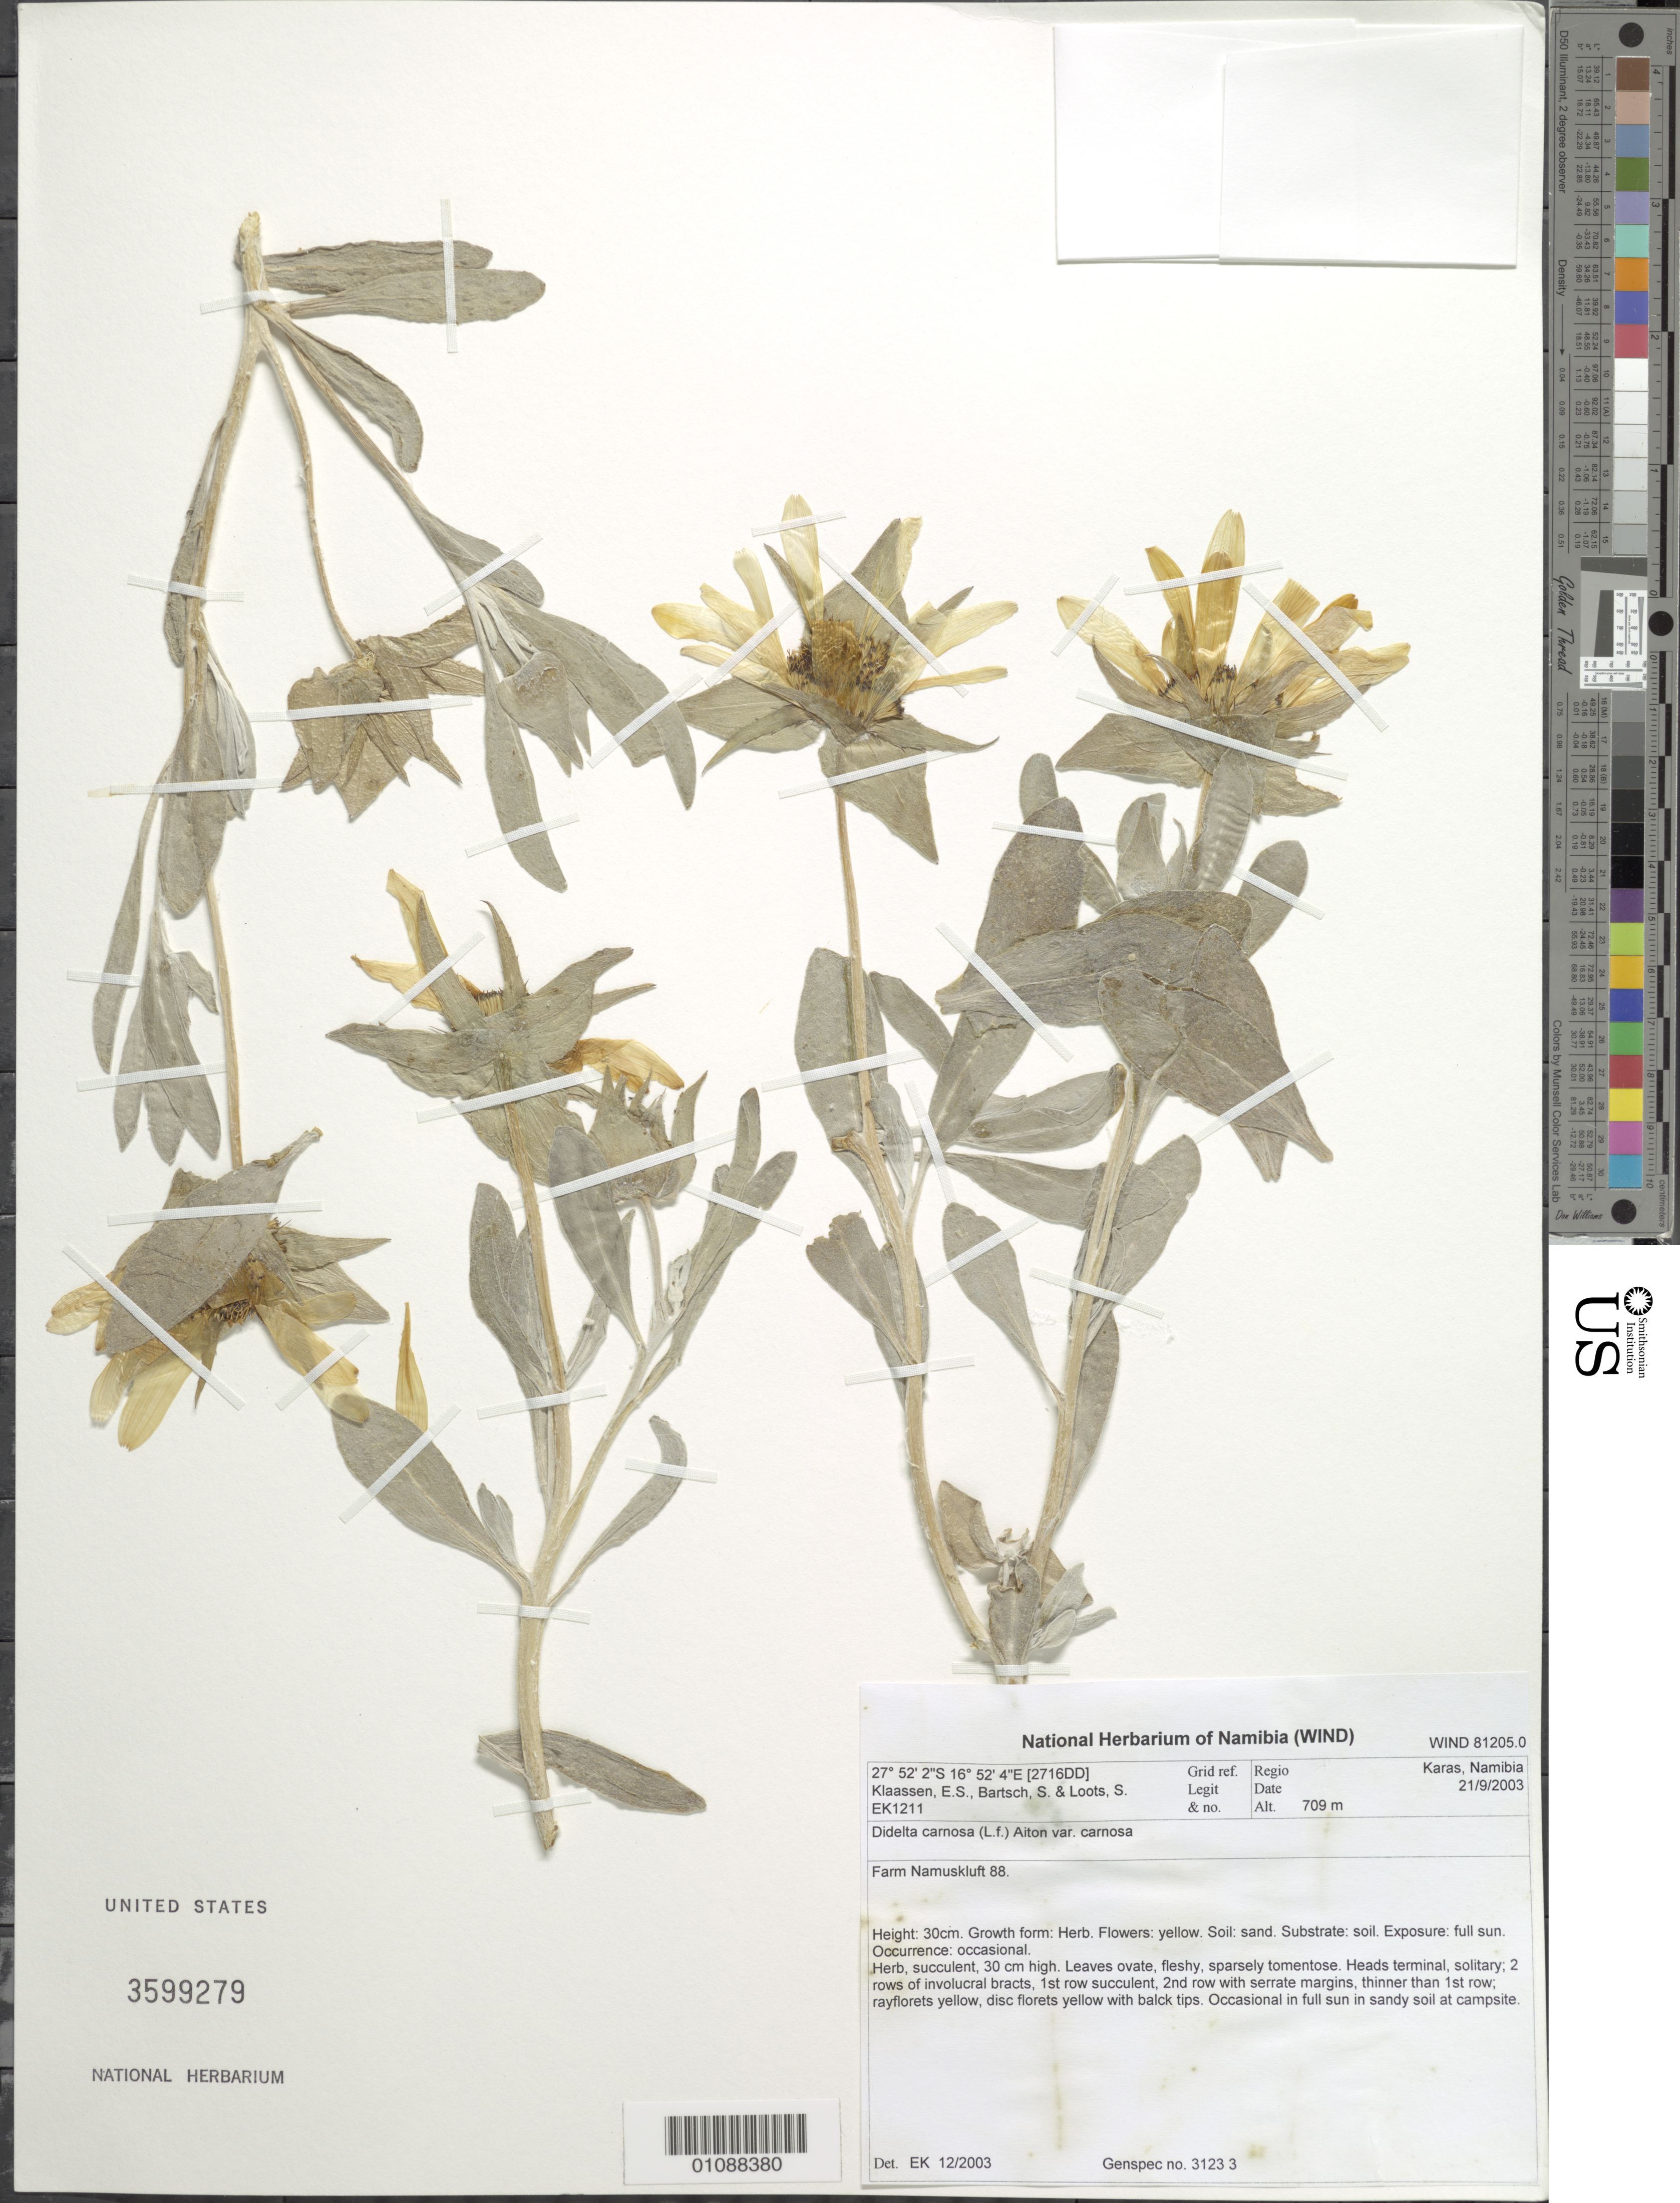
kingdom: Plantae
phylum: Tracheophyta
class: Magnoliopsida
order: Asterales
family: Asteraceae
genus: Didelta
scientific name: Didelta carnosa var. carnosa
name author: (L. f.) Aiton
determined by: E., K.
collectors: E. S. Klaassen, S. Bartsch & S. Loots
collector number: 1211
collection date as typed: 21 September 2003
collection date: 2003-09-21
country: Namibia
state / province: Karas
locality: Farm Namuskluft 88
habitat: Full sun in sandy soil at campsite. Soil sand. Substrate soil. Exposure full sun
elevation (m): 709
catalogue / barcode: US 3599279